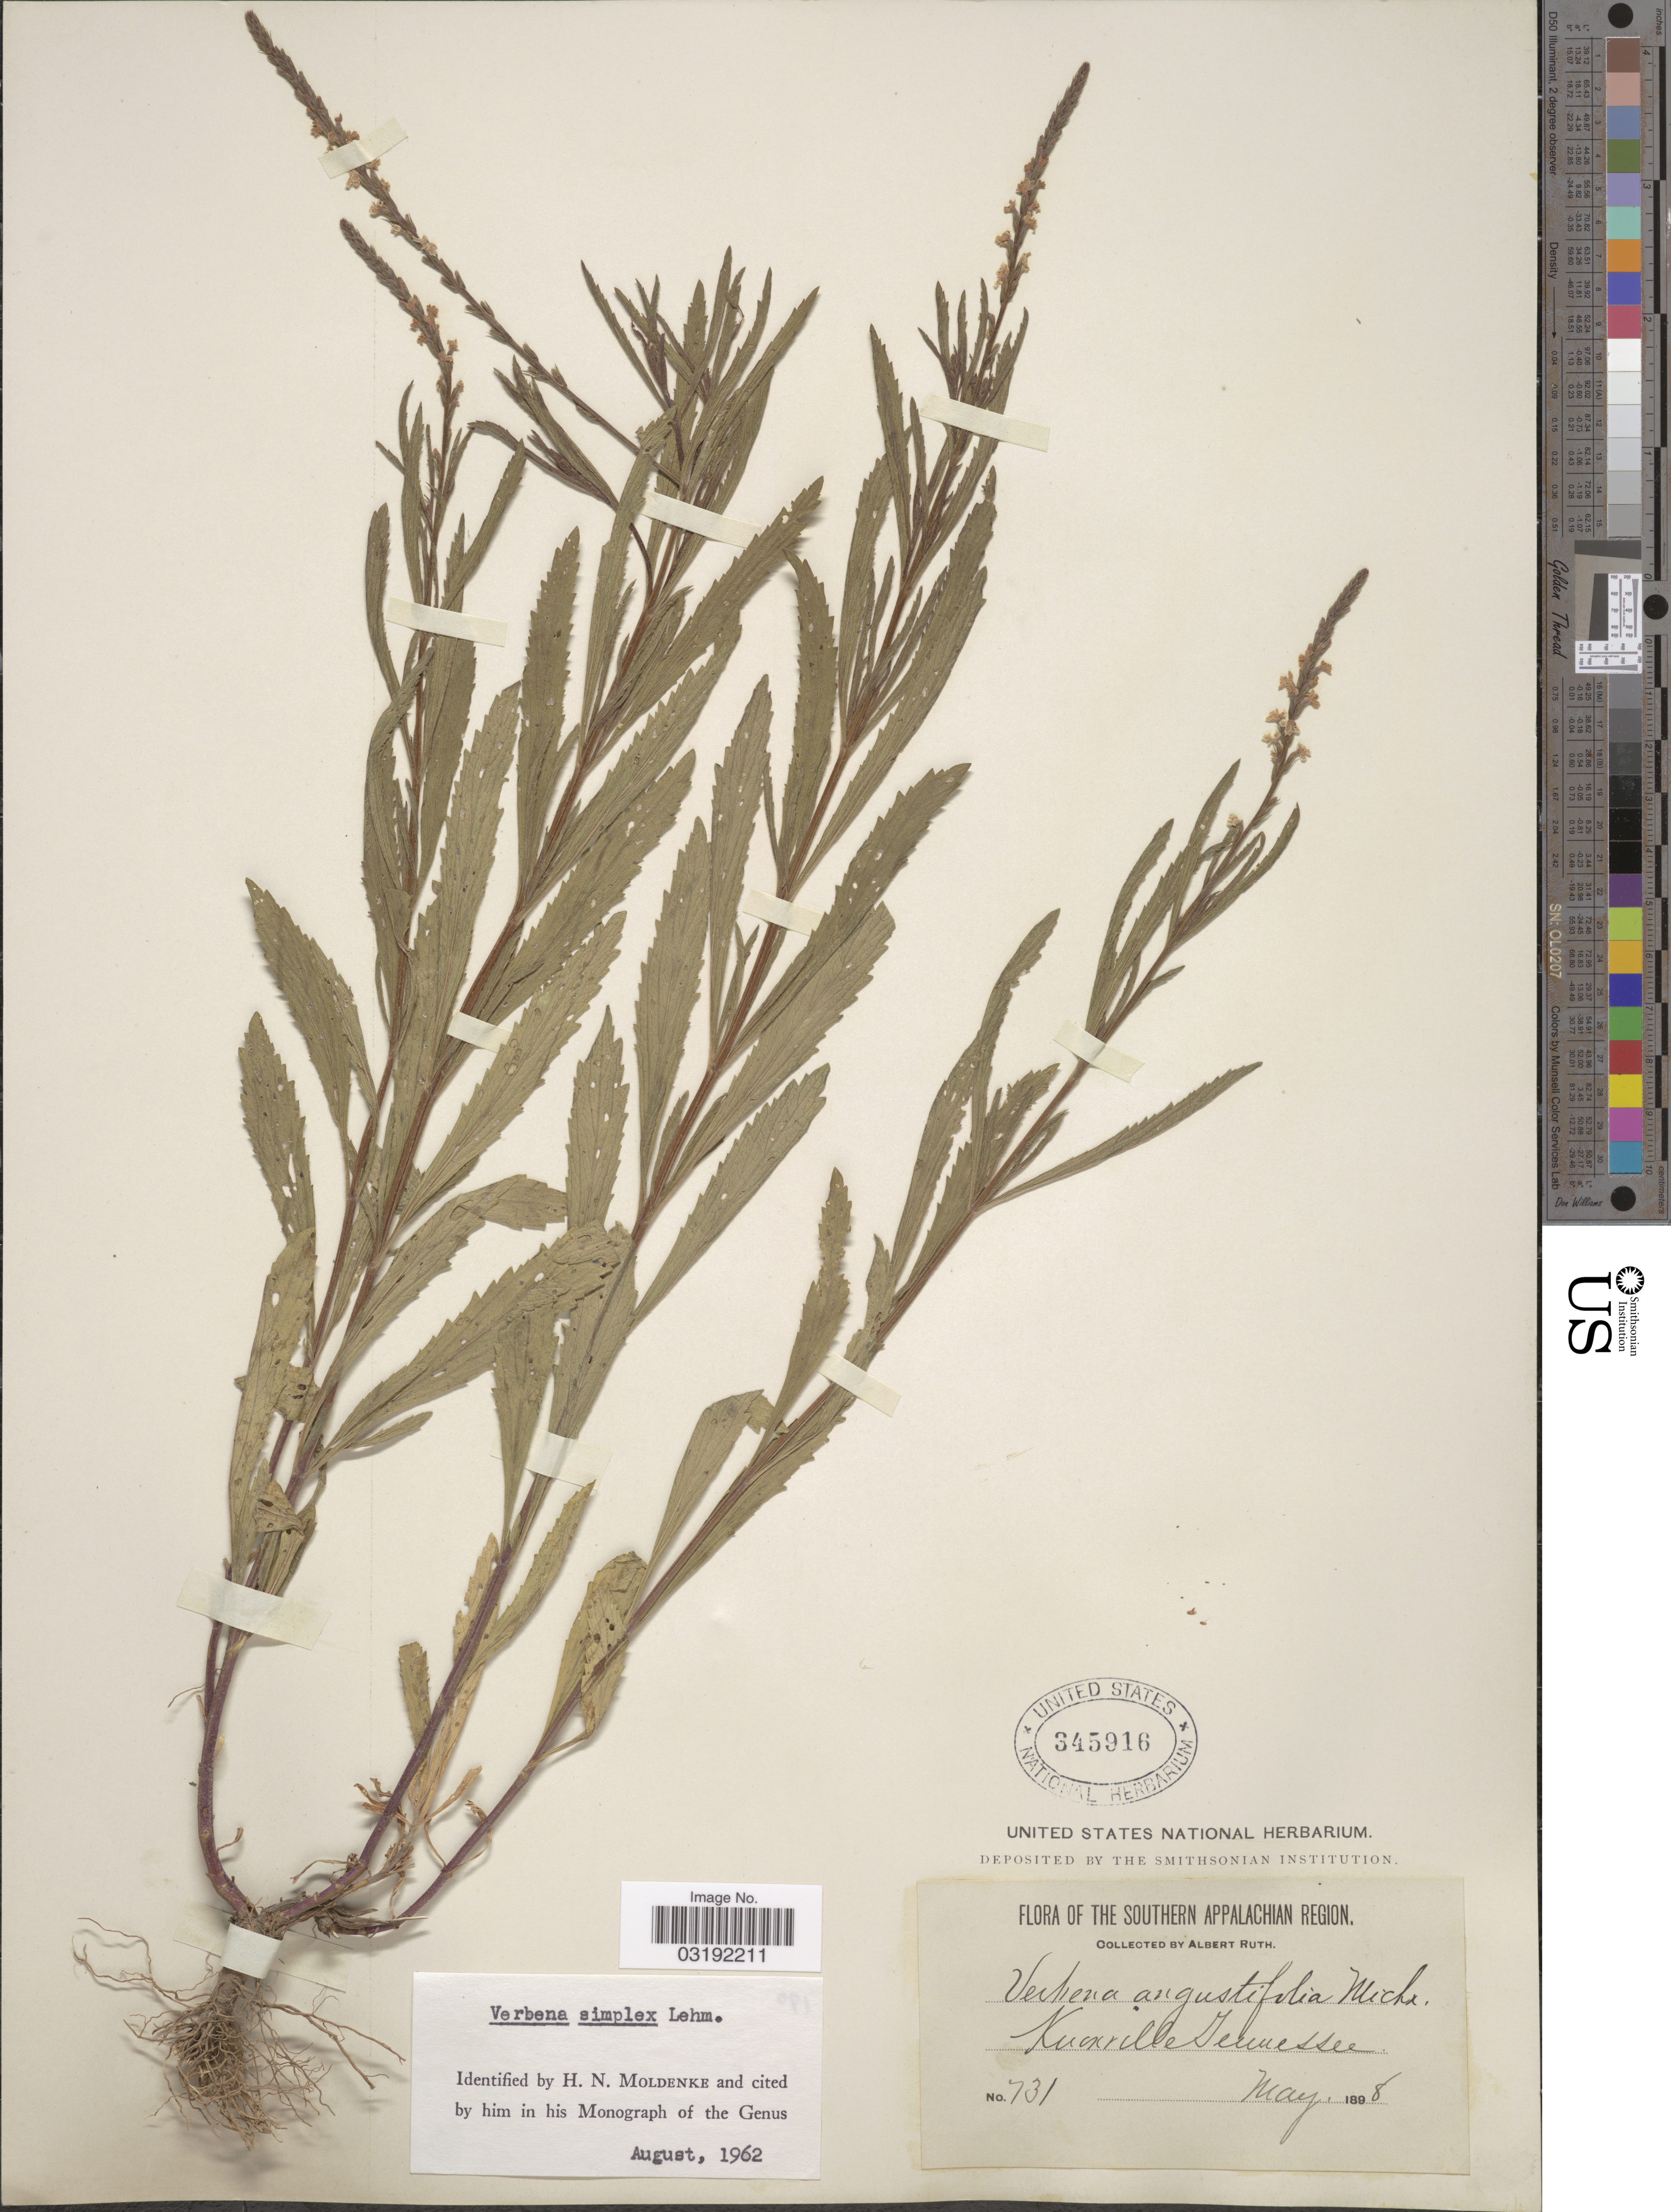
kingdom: Plantae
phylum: Tracheophyta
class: Magnoliopsida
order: Lamiales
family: Verbenaceae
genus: Verbena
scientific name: Verbena simplex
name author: F. Lehm.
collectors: A. Ruth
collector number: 731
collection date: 1898-05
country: United States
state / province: Tennessee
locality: The Southern Appalachian Region. Knoxville.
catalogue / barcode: US 345916